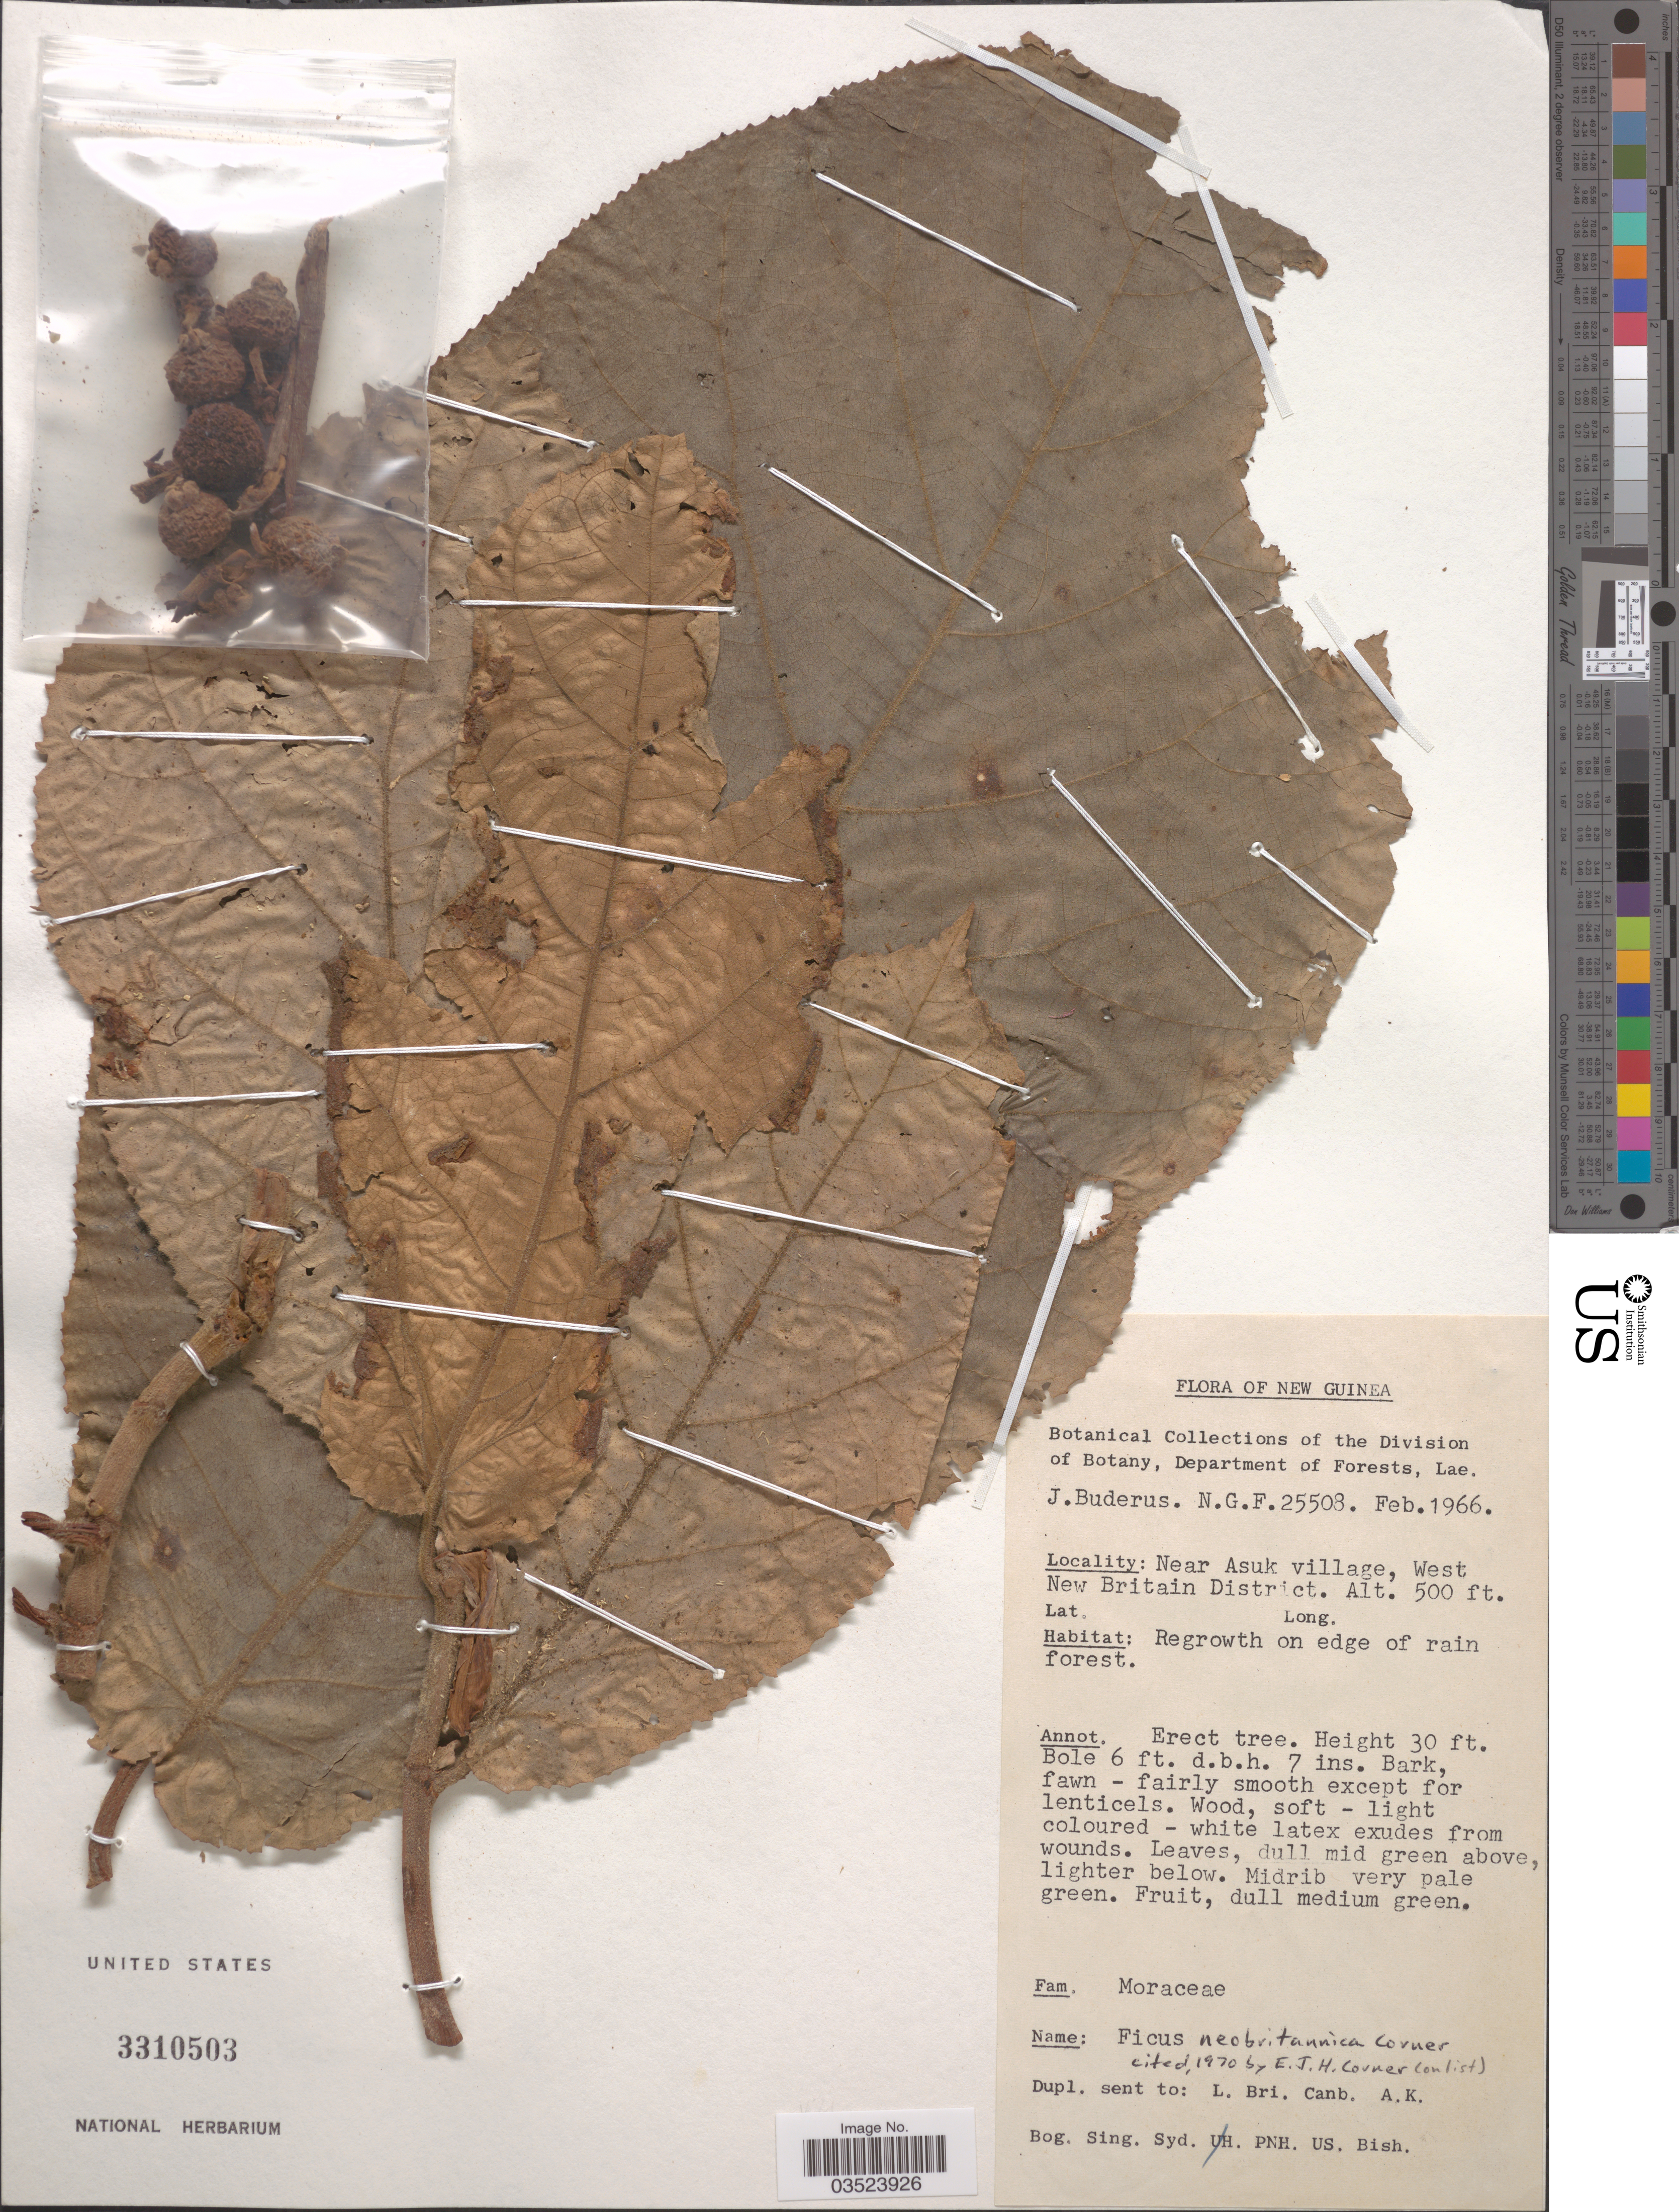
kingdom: Plantae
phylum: Tracheophyta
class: Magnoliopsida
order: Rosales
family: Moraceae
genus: Ficus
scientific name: Ficus neobritannica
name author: Corner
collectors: J. Buderus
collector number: NGF25508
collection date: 1966-02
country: Papua New Guinea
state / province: West New Britain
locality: New Guinea. Near Asuk village, West New Britain District.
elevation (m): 152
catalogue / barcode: US 3310503